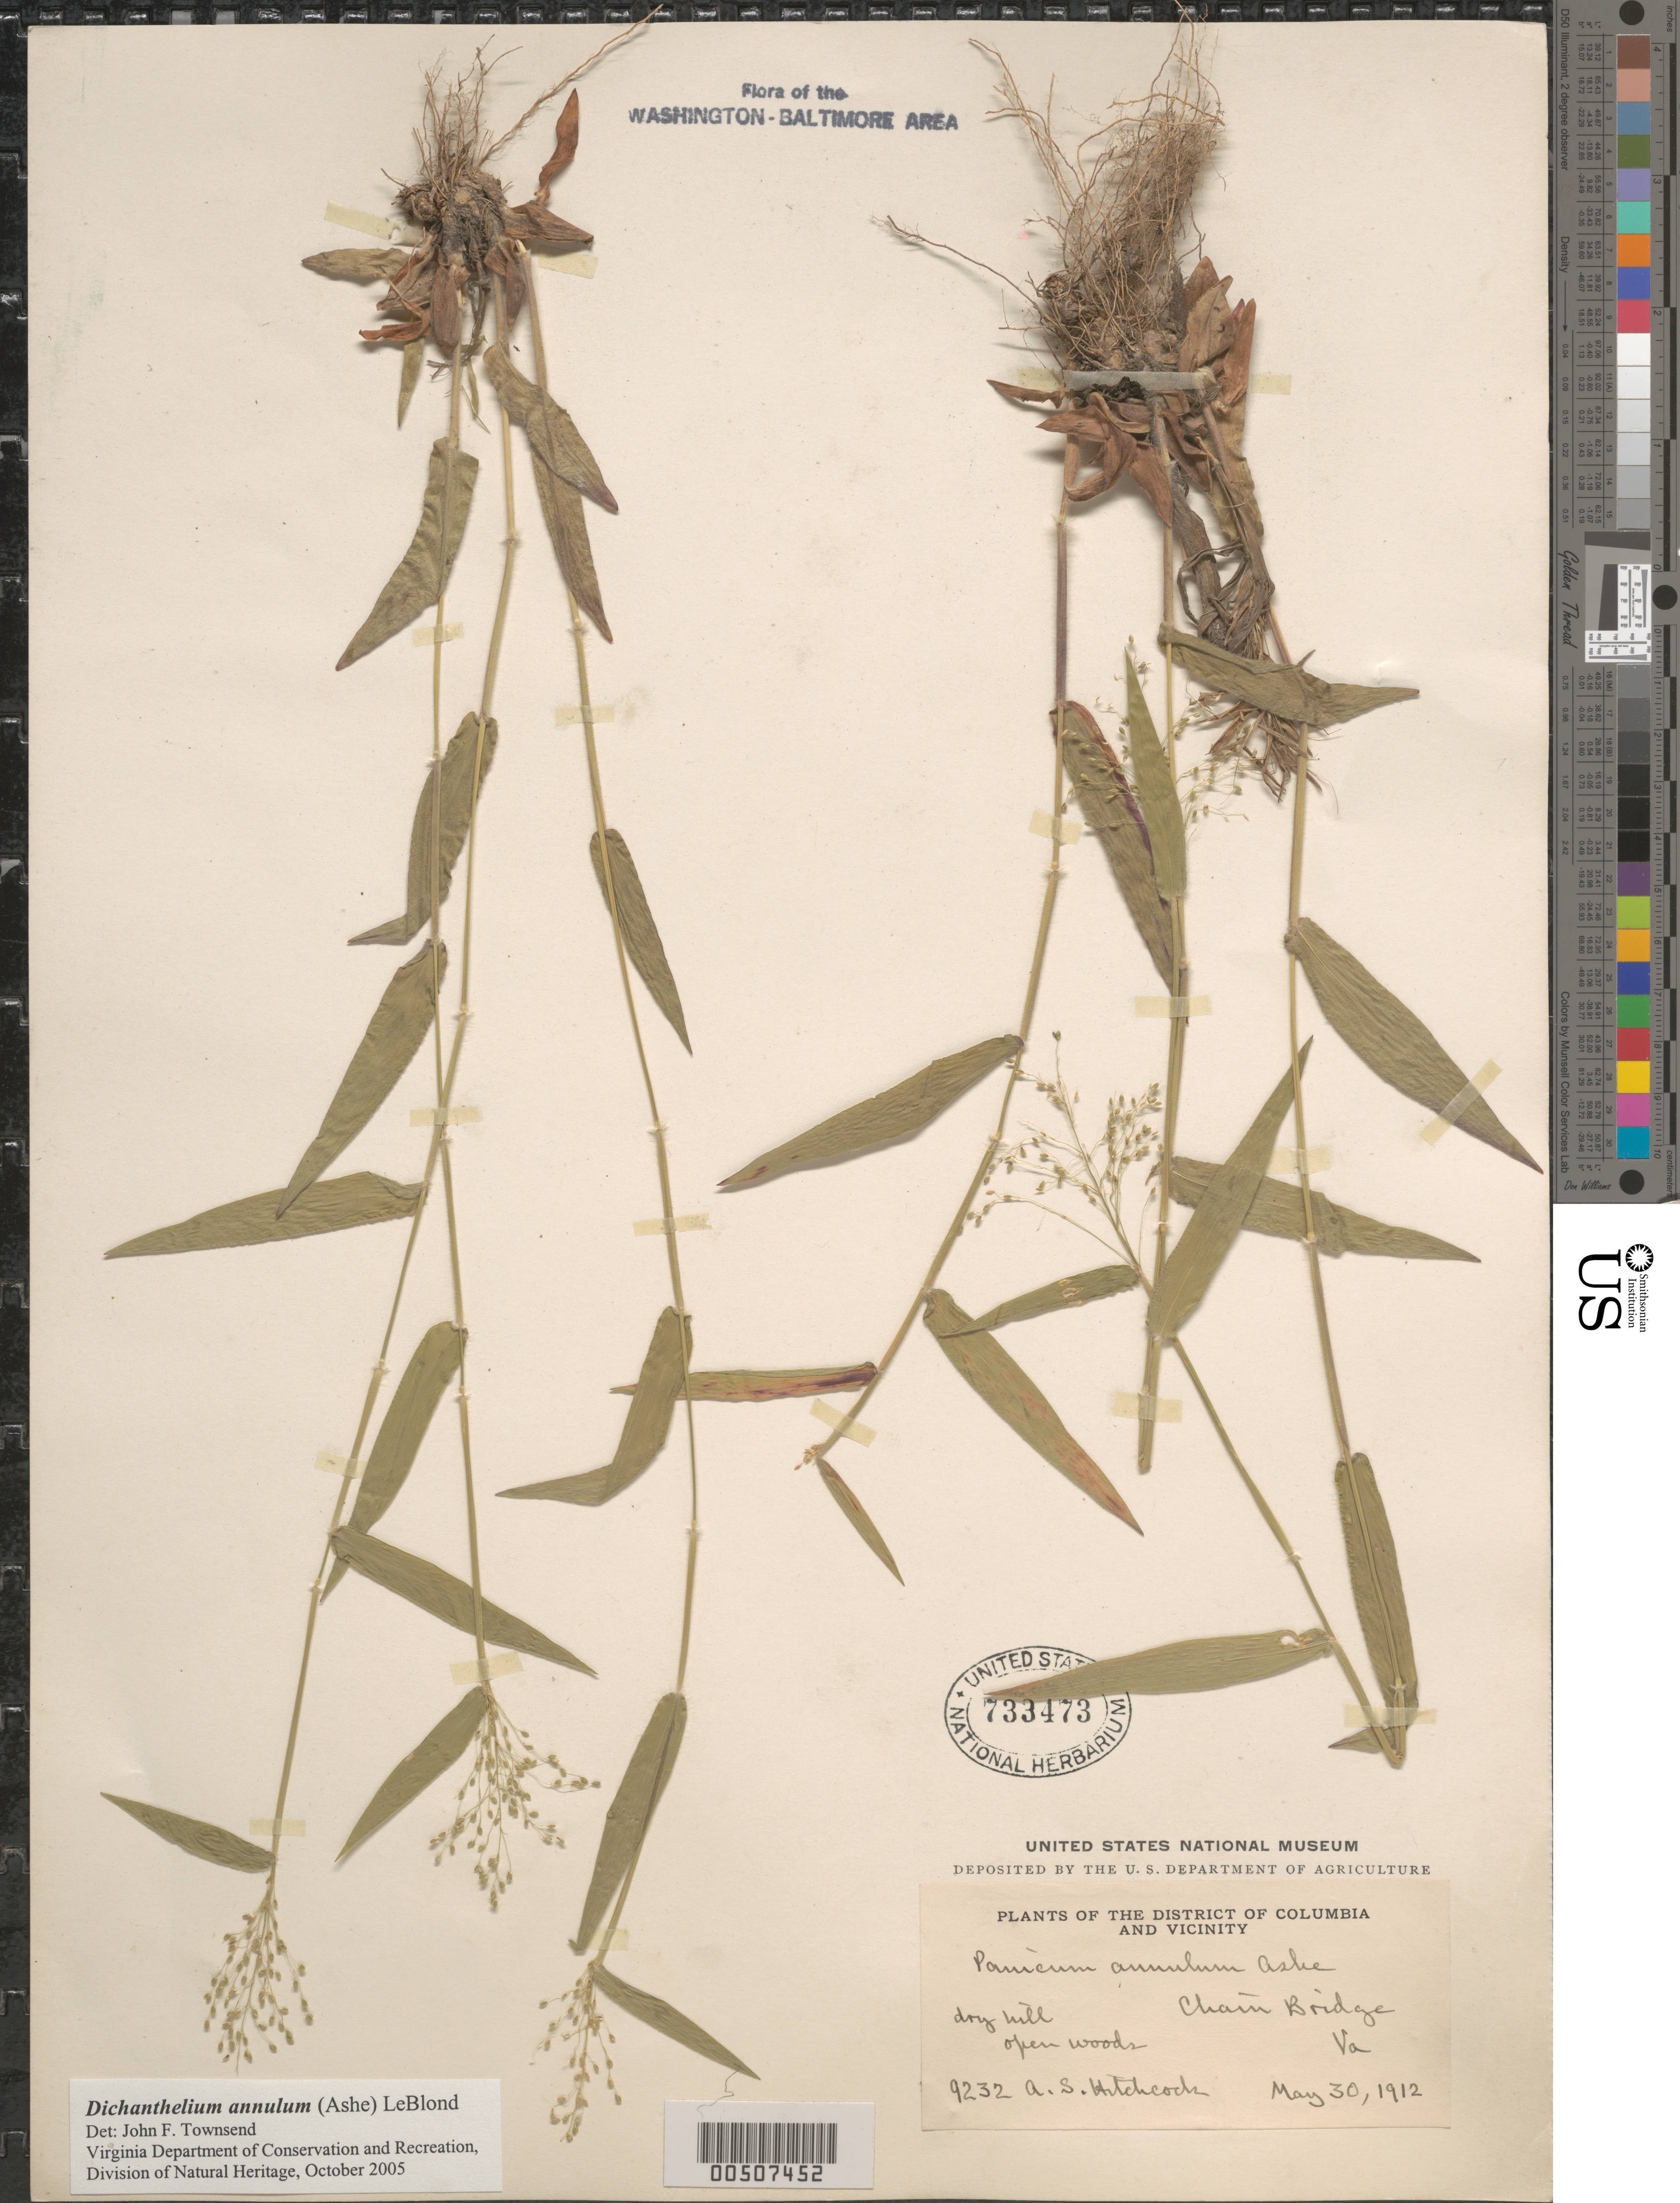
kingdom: Plantae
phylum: Tracheophyta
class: Liliopsida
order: Poales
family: Poaceae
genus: Dichanthelium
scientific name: Dichanthelium annulum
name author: (Ashe) LeBlond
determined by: Townsend, John F.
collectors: A. S. Hitchcock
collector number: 9232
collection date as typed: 30 May 1912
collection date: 1912-05-30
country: United States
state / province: Virginia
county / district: Fairfax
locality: Chain Bridge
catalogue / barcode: US 733473